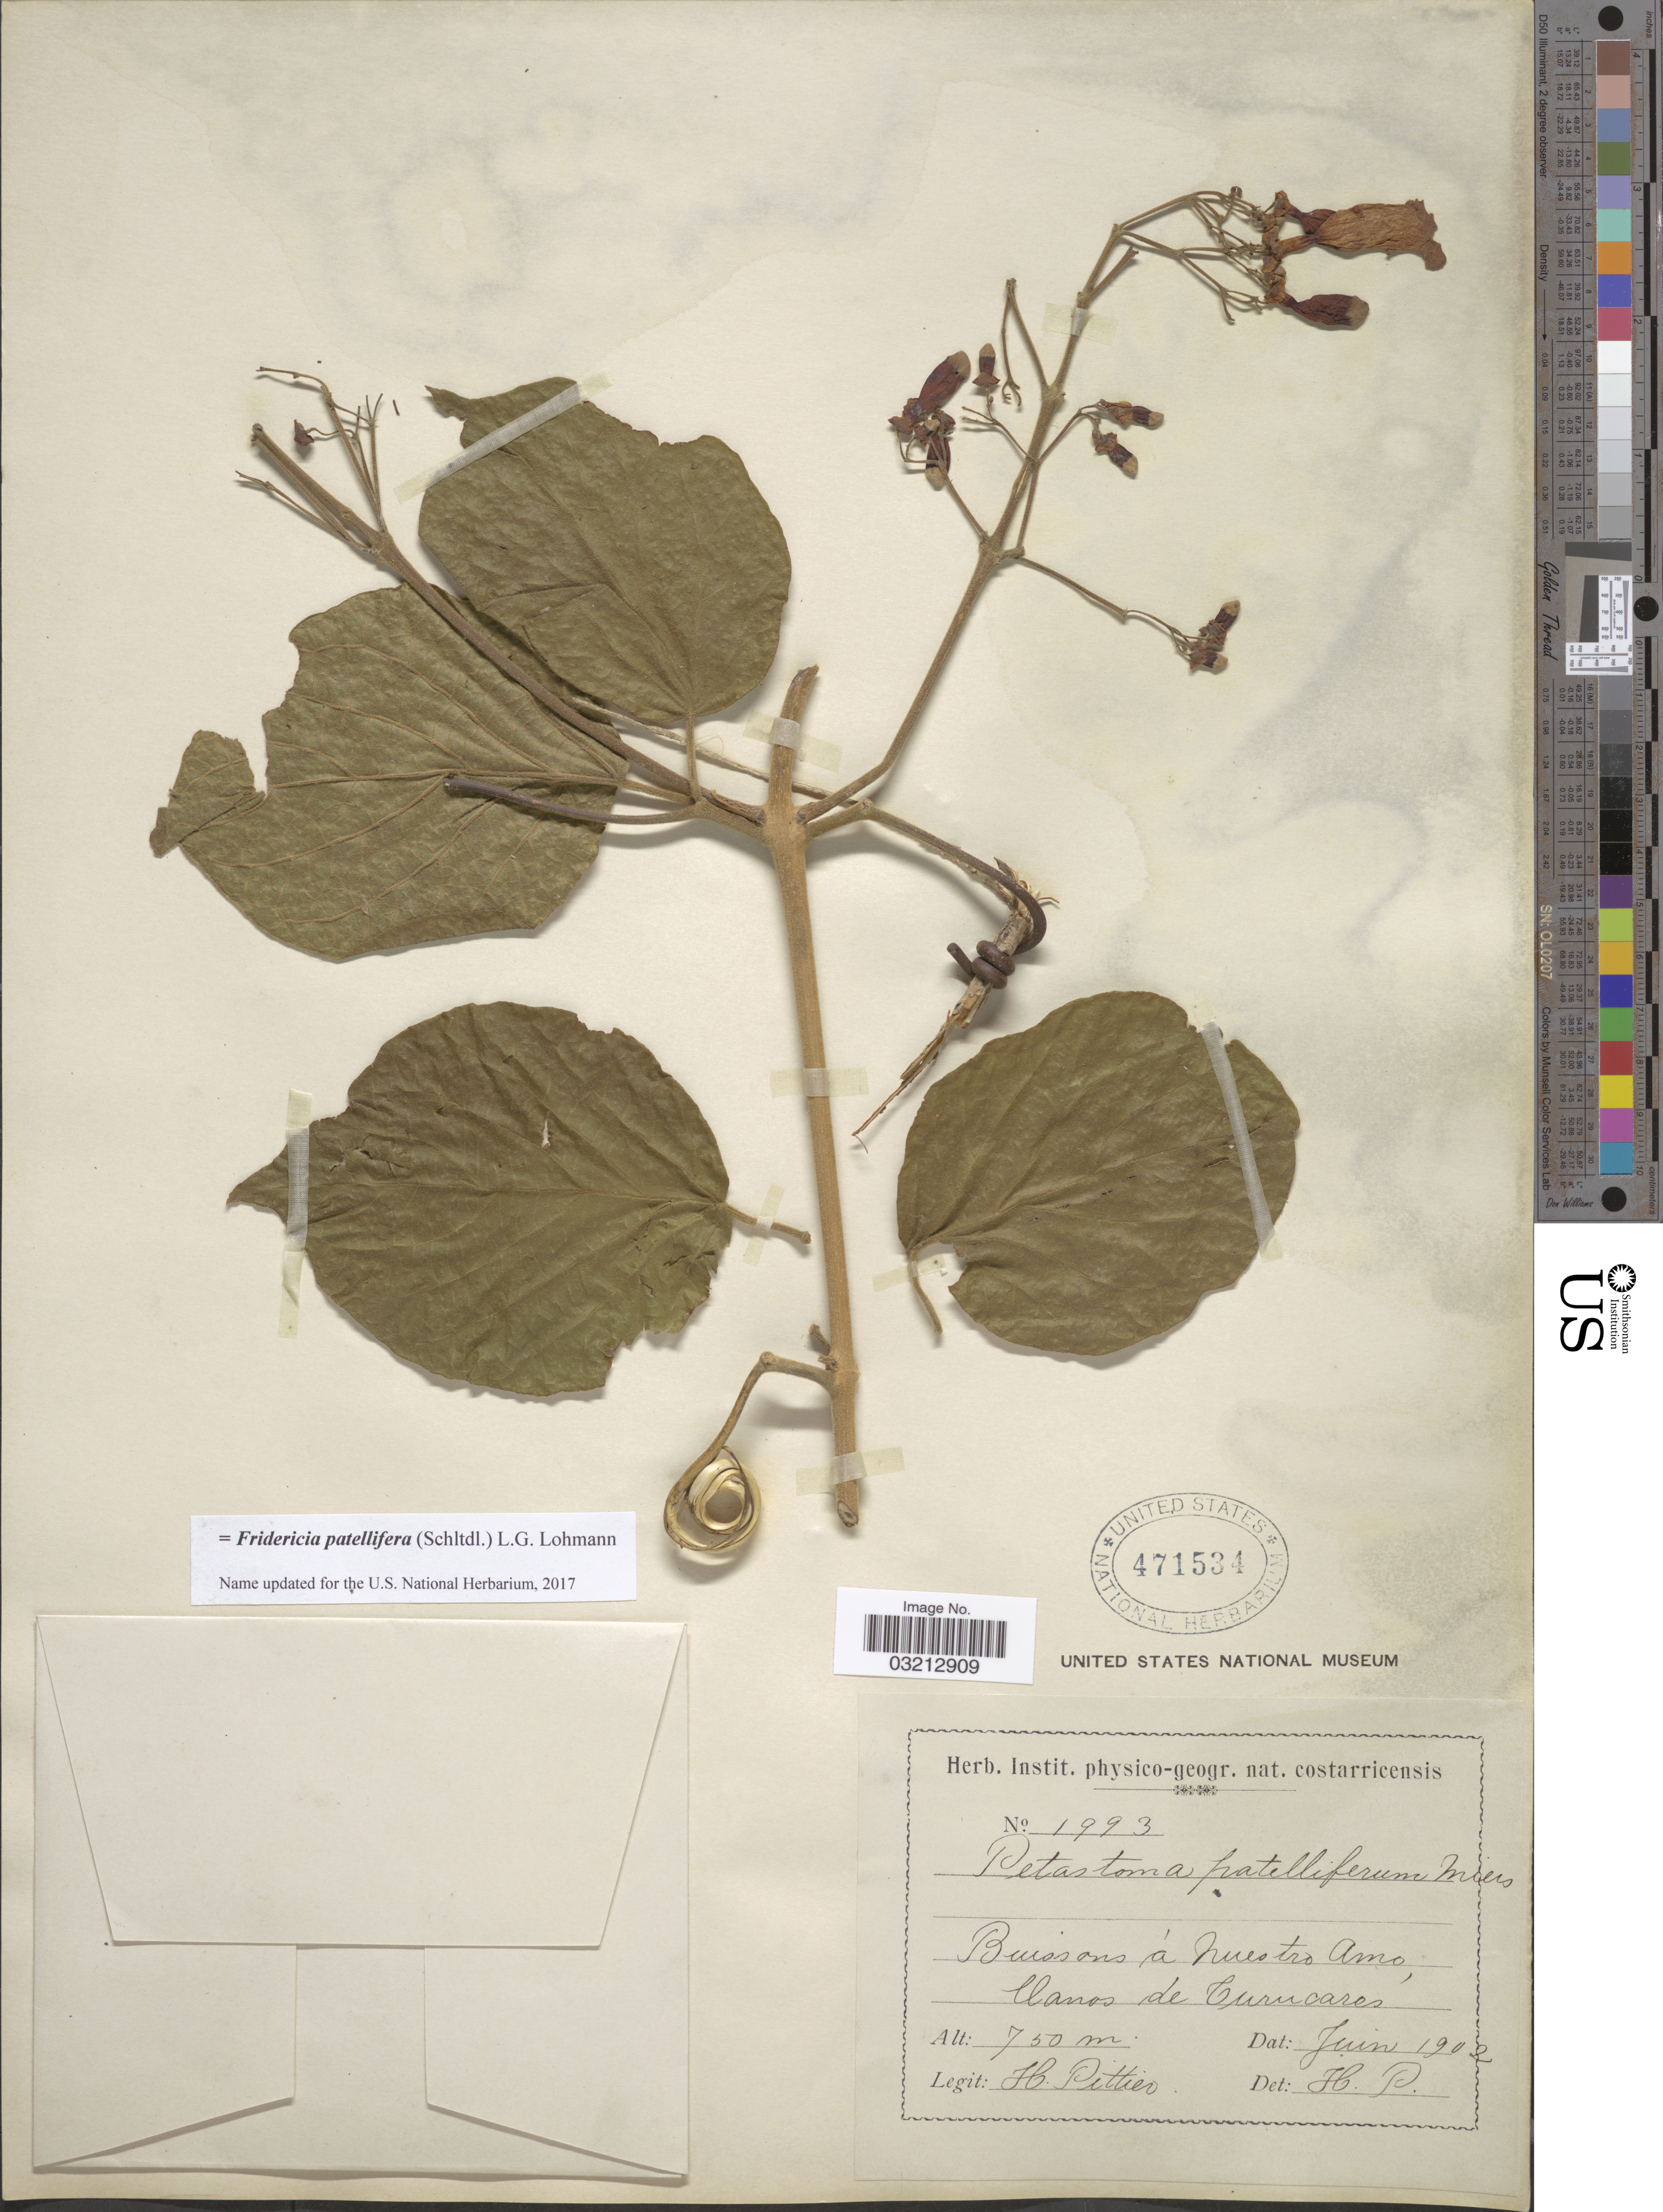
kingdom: Plantae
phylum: Tracheophyta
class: Magnoliopsida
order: Lamiales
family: Bignoniaceae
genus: Fridericia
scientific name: Fridericia patellifera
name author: (Schltdl.) L.G. Lohmann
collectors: H. F. Pittier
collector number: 1993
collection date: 1902-06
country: Costa Rica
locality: Buissons á Nuestro Amo, llanos de Turucares.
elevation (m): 750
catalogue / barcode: US 471534